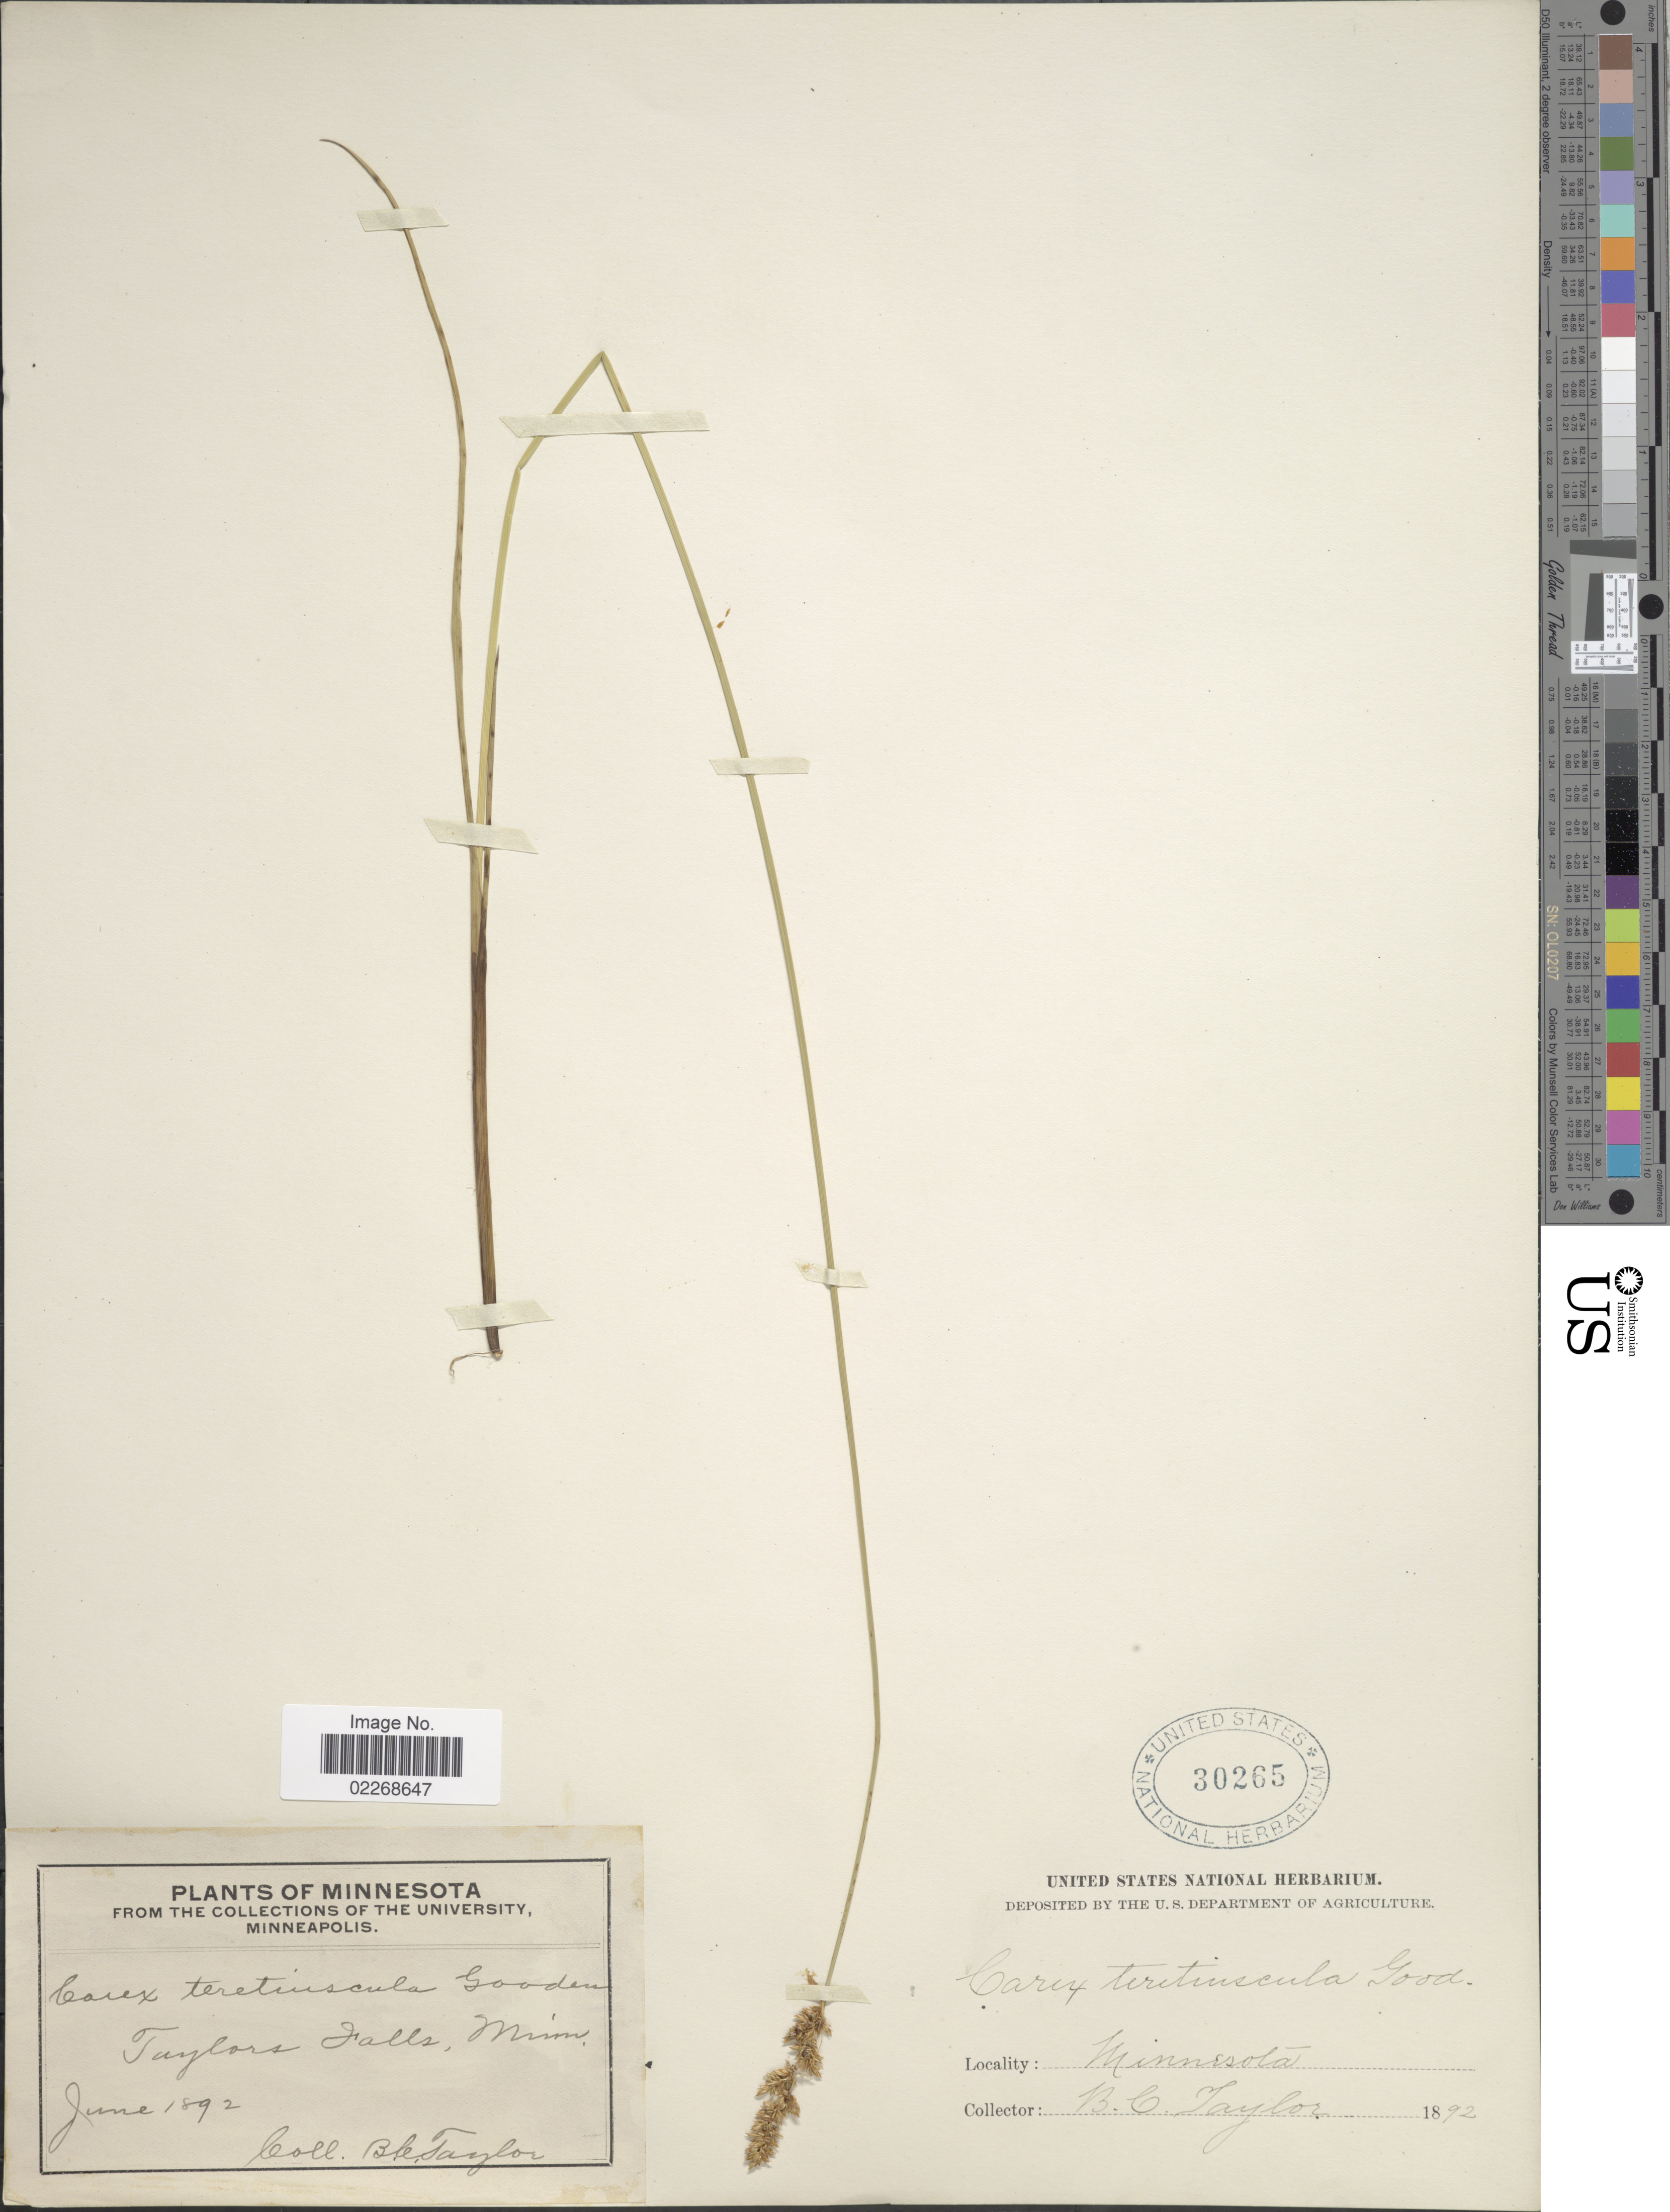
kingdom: Plantae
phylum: Tracheophyta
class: Liliopsida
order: Poales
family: Cyperaceae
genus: Carex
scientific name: Carex diandra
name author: Schrank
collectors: B. C. Taylor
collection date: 1892-06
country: United States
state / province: Minnesota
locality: Taylors Falls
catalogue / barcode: US 30265